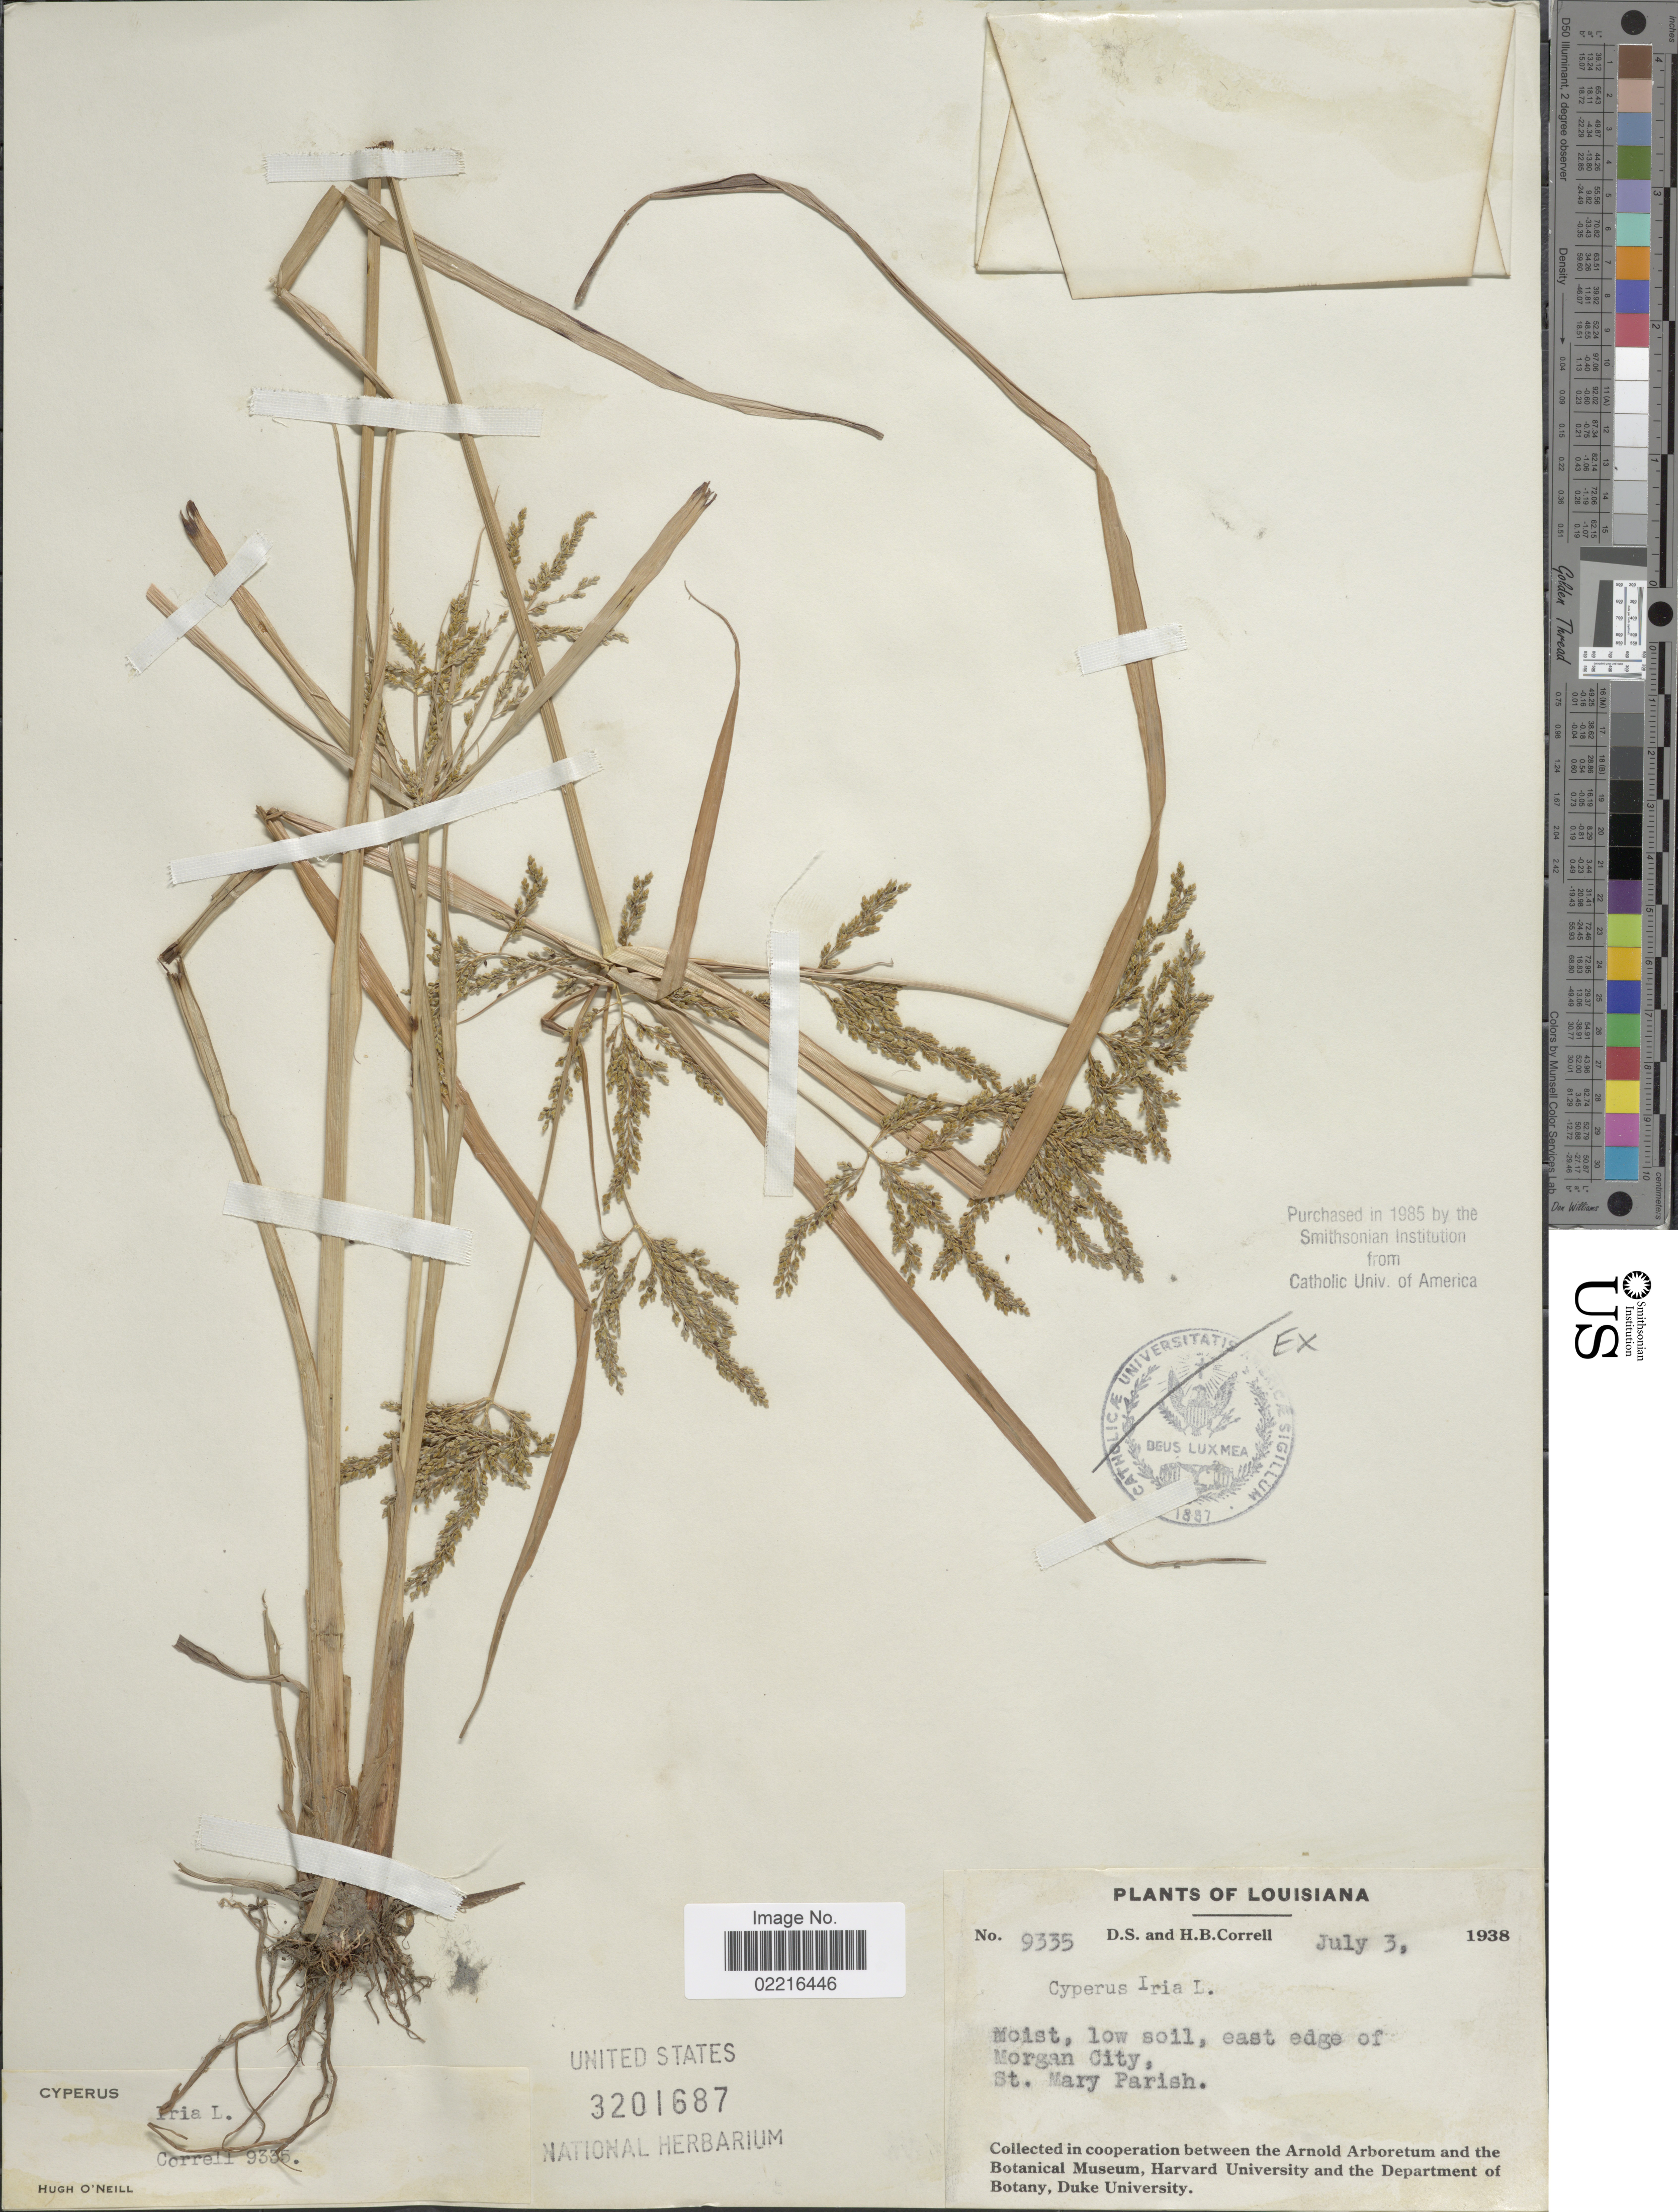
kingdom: Plantae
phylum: Tracheophyta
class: Liliopsida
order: Poales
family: Cyperaceae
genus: Cyperus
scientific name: Cyperus iria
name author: L.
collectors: D. S. Correll & H. Correll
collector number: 9335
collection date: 1938-07-03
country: United States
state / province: Louisiana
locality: East edge of Morgan City, St. Mary Parish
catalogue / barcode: US 3201687